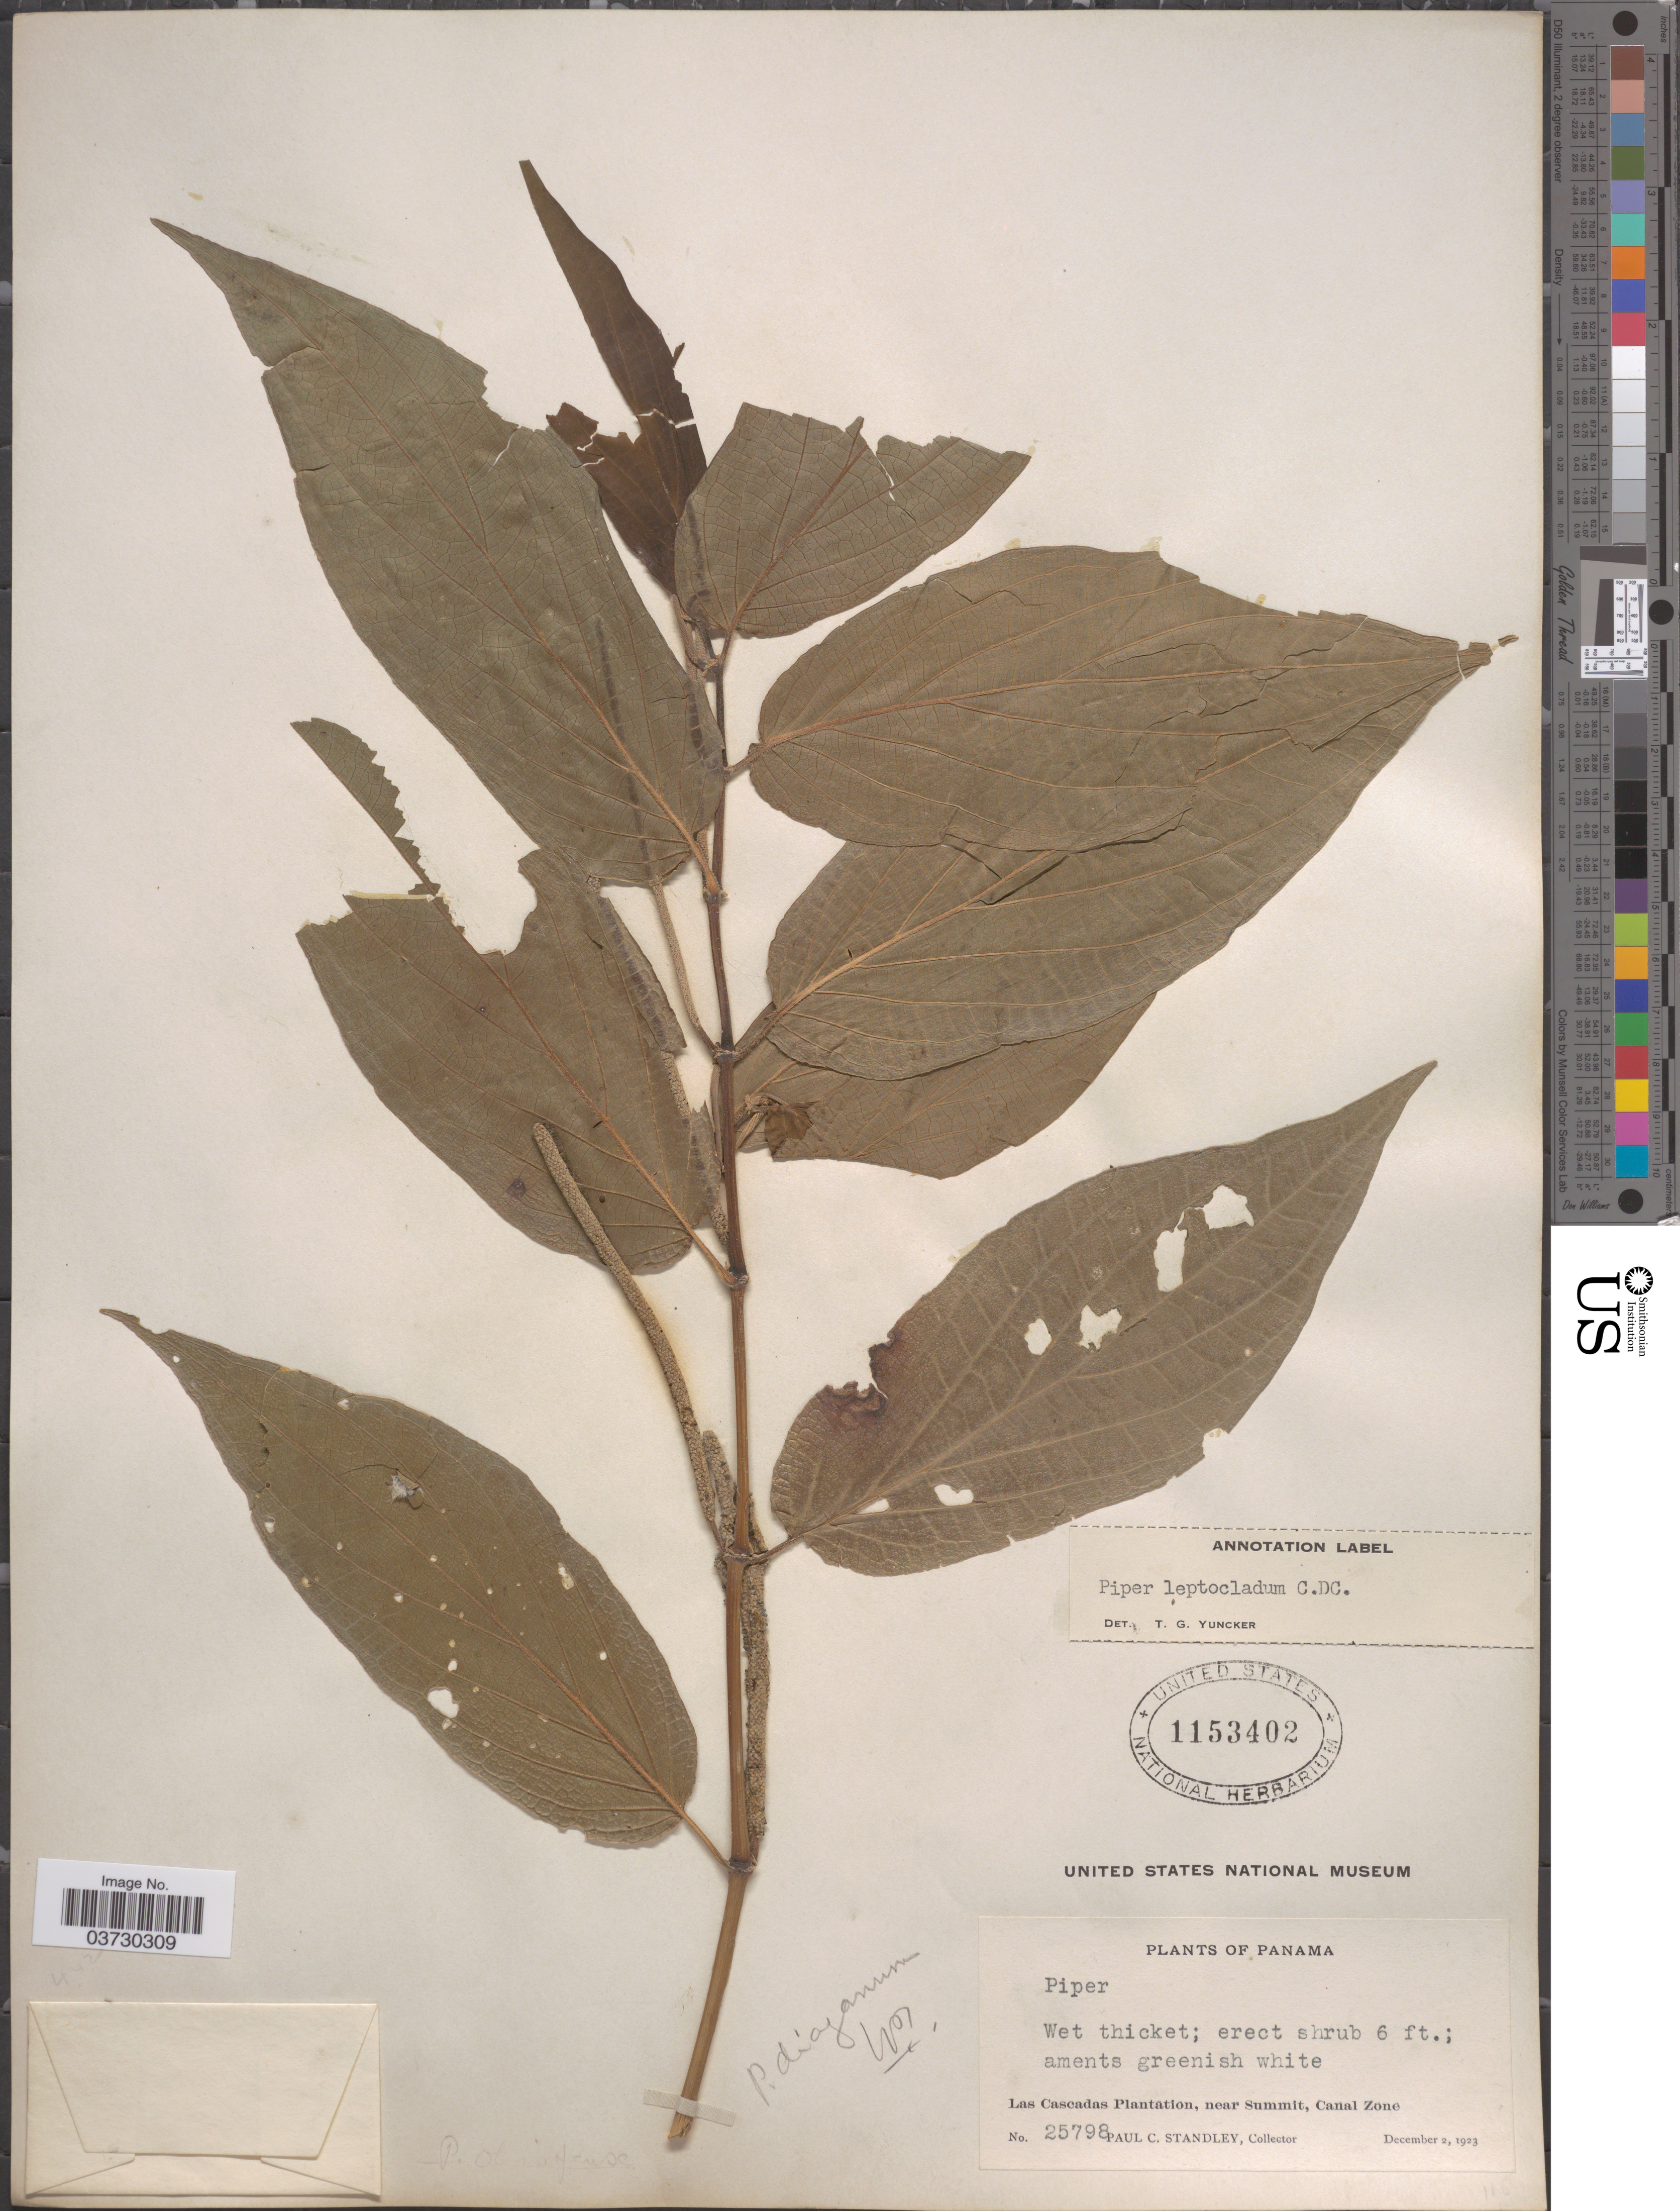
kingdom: Plantae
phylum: Tracheophyta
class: Magnoliopsida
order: Piperales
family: Piperaceae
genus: Piper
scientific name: Piper leptocladum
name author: C. DC.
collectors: P. C. Standley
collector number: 25798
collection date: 1923-12-02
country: Panama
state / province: Colón / Panamá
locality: Las Cascadas Plantation, near Summit, Canal Zone.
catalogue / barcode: US 1153402